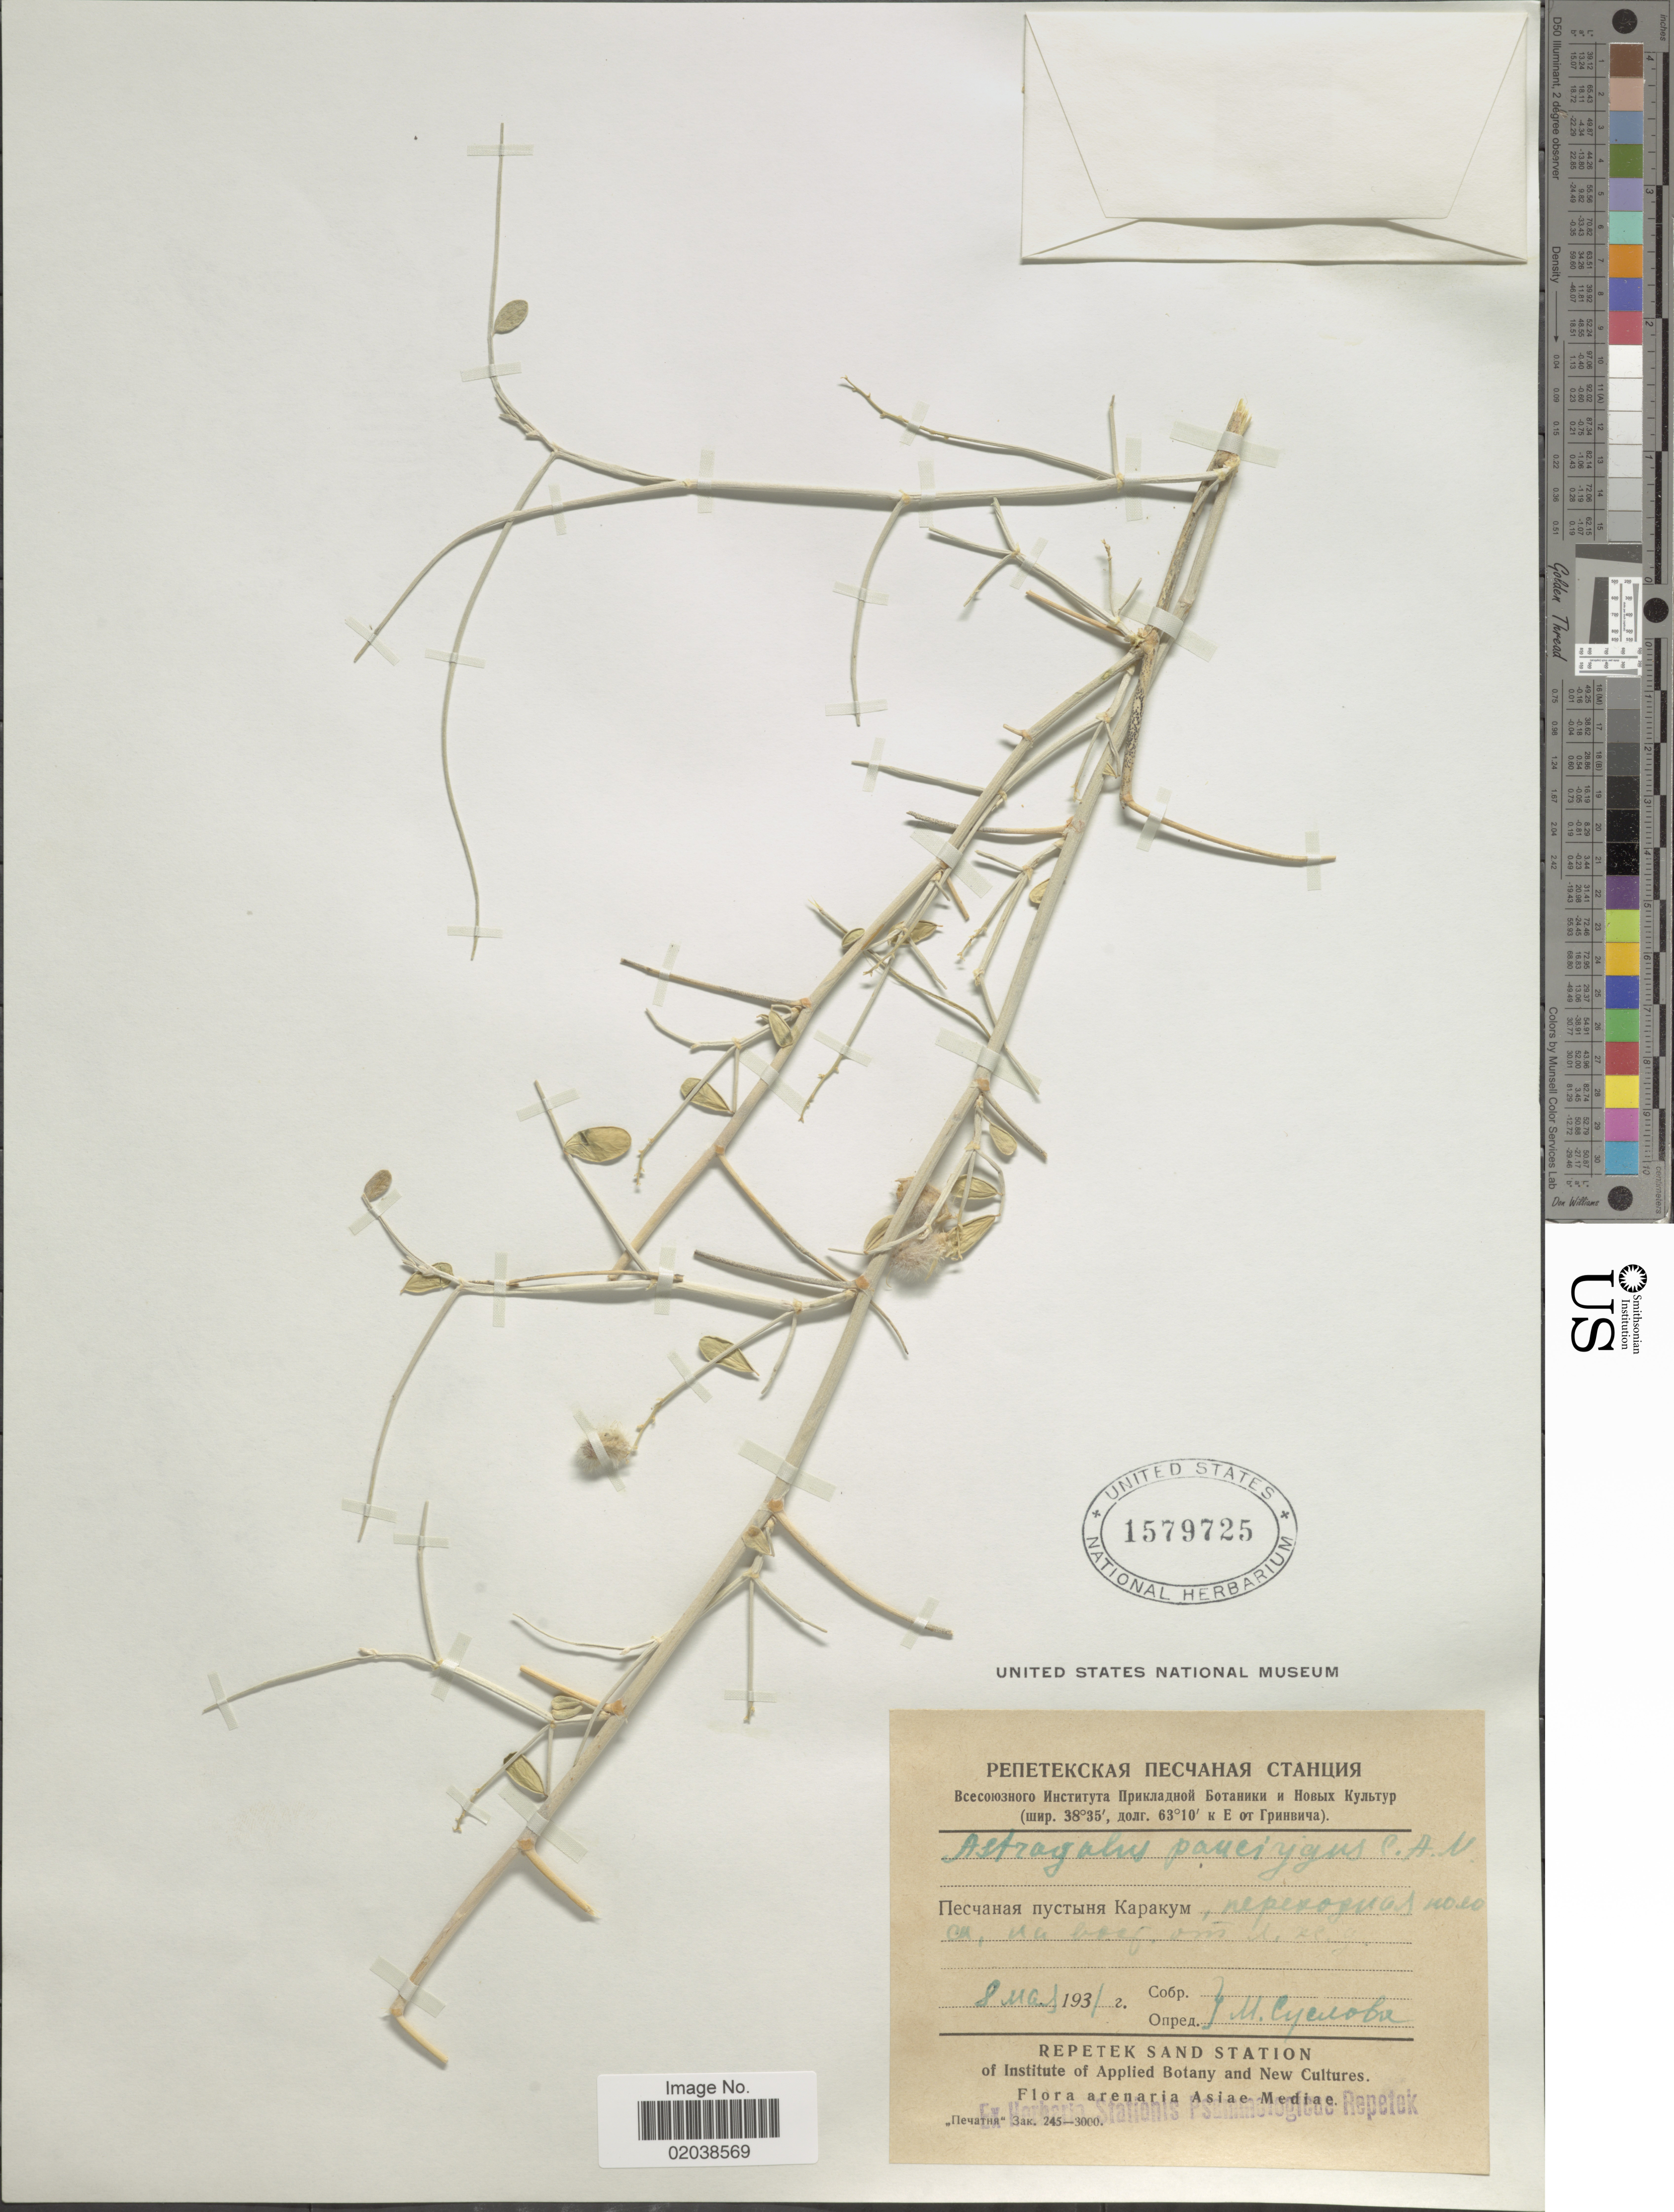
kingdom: Plantae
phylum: Tracheophyta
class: Magnoliopsida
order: Fabales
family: Fabaceae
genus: Astragalus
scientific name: Astragalus paucijugus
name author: Schrenk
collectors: M. Suslova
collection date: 1931-05-08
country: Turkmenistan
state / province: Lebap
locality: Karakum Desert, Repetek Station.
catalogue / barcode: US 1579725